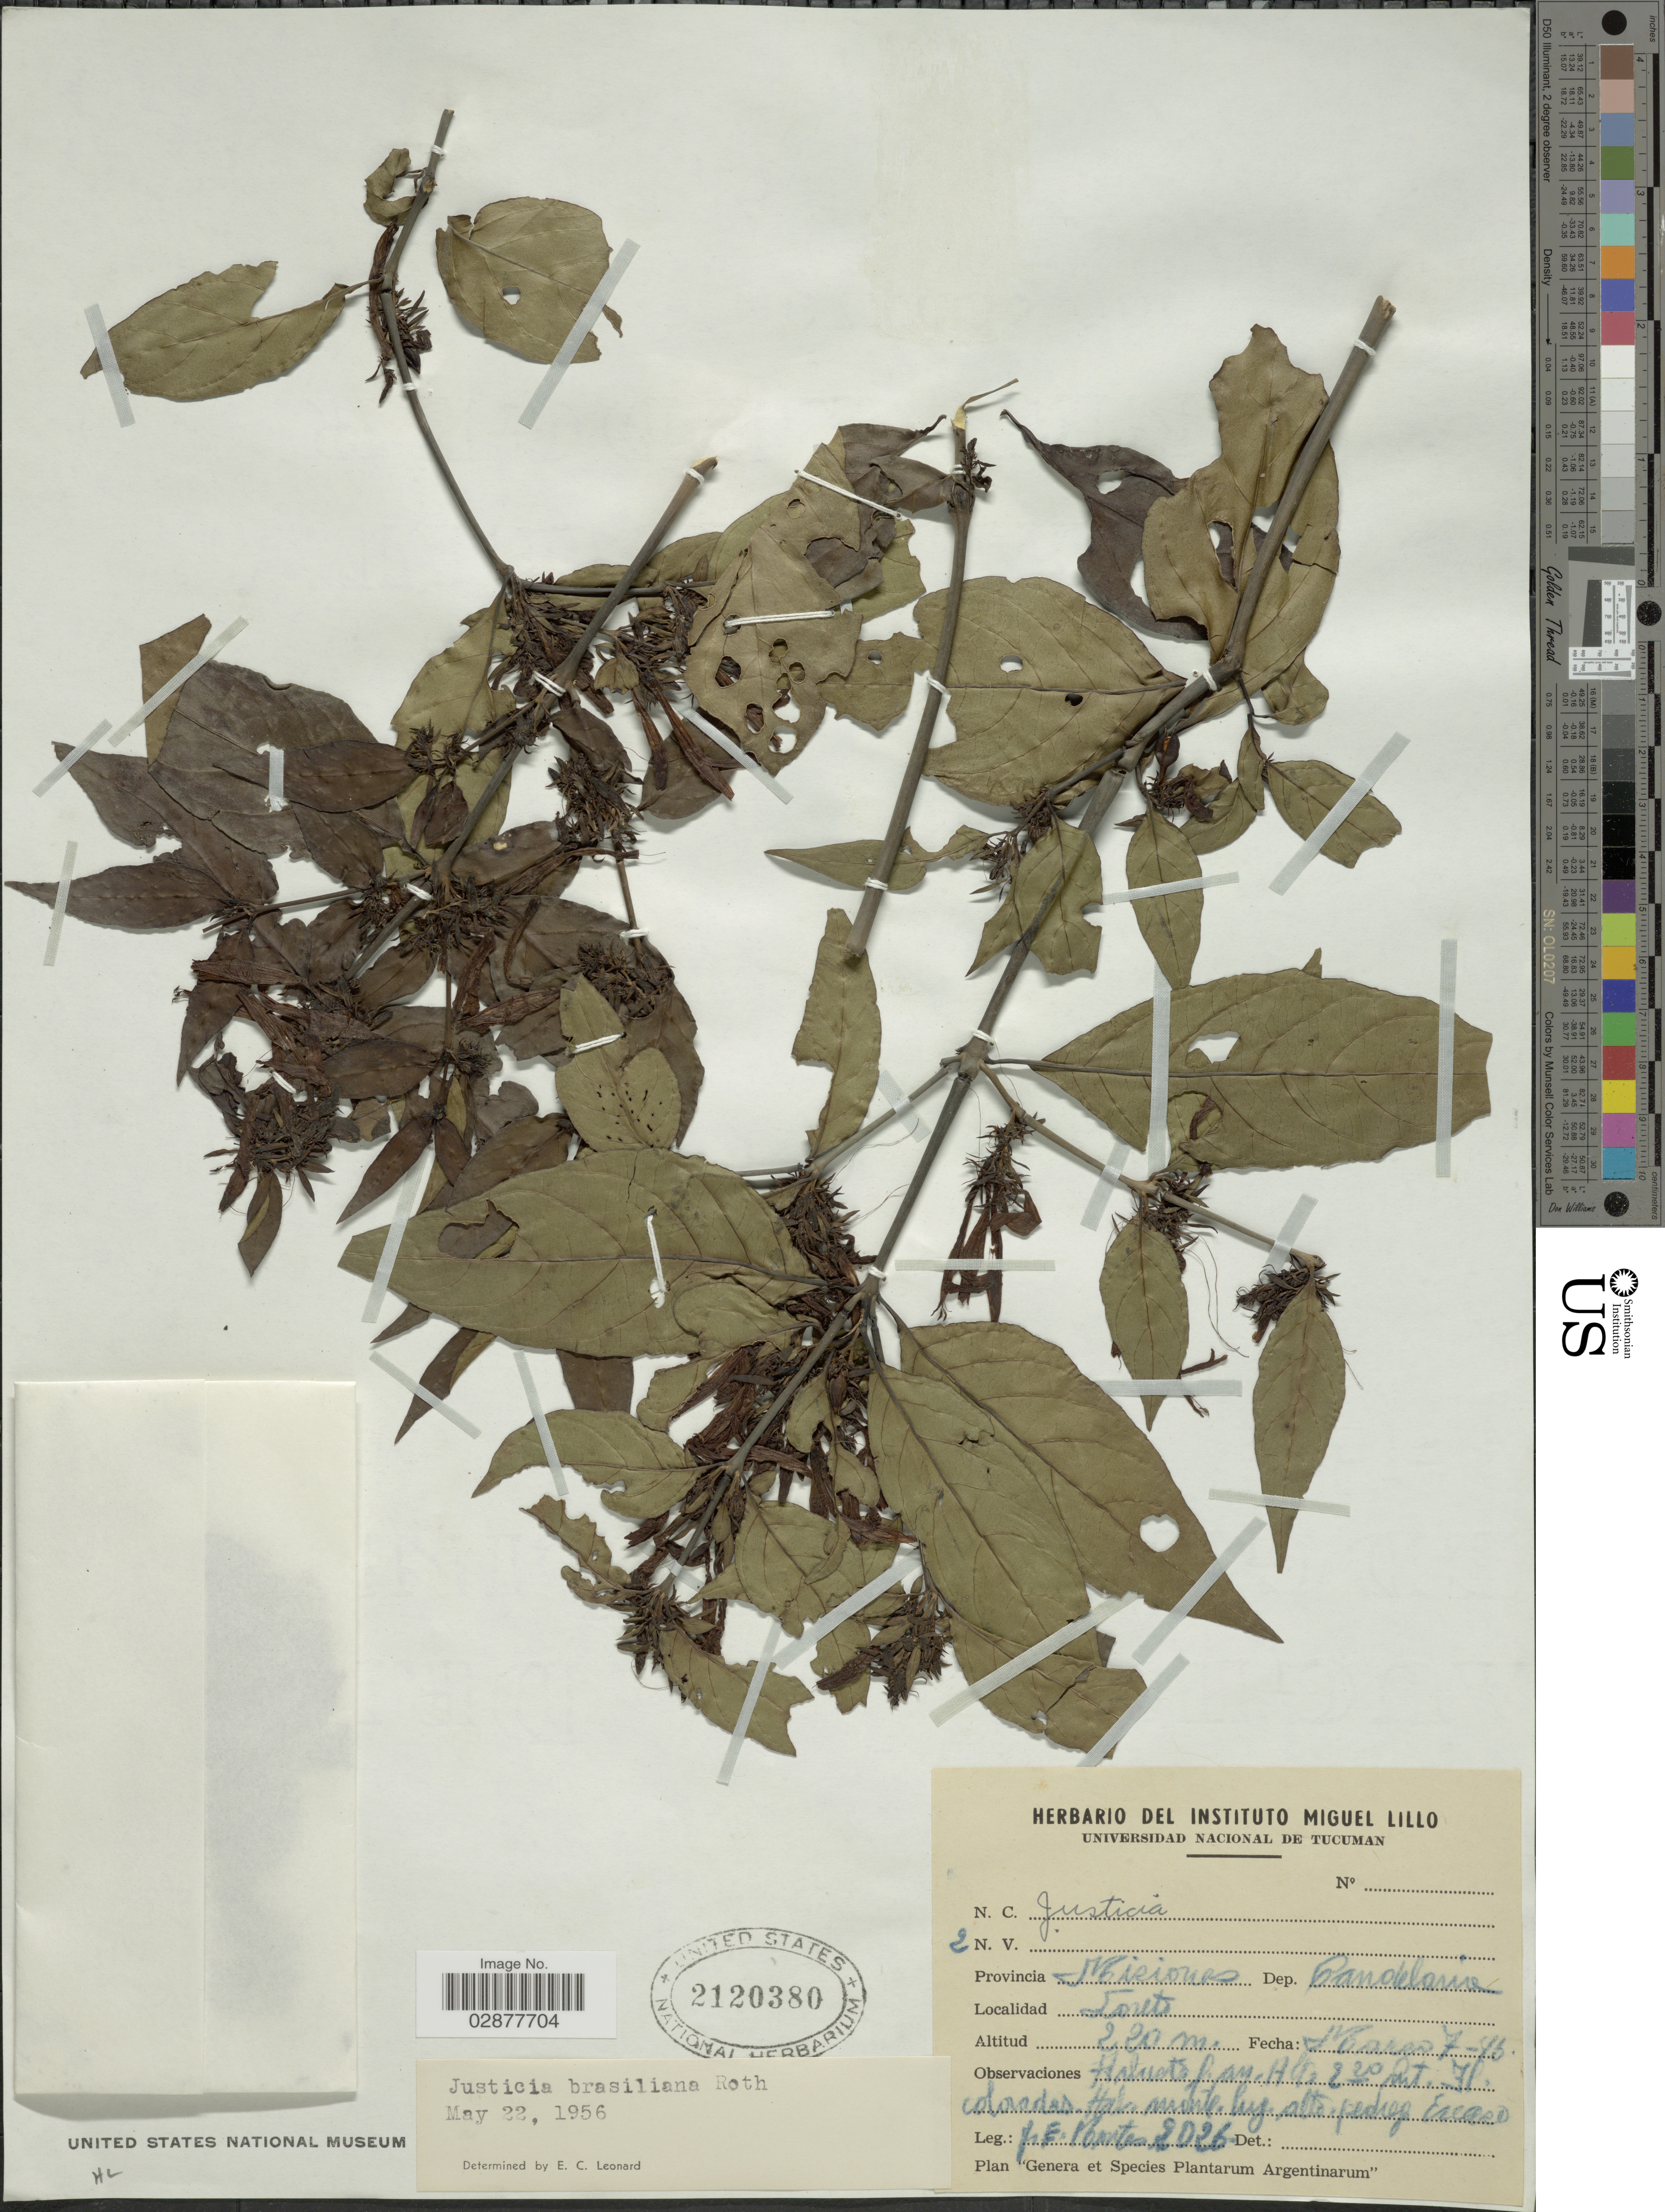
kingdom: Plantae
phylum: Tracheophyta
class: Magnoliopsida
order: Lamiales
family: Acanthaceae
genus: Justicia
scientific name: Justicia brasiliana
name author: Roth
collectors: J. E. Montes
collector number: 2026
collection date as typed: Transcribed d/m/y: 7/3/46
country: Argentina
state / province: Misiones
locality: Dep. Candelaria. Loreto.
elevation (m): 220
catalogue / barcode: US 2120380